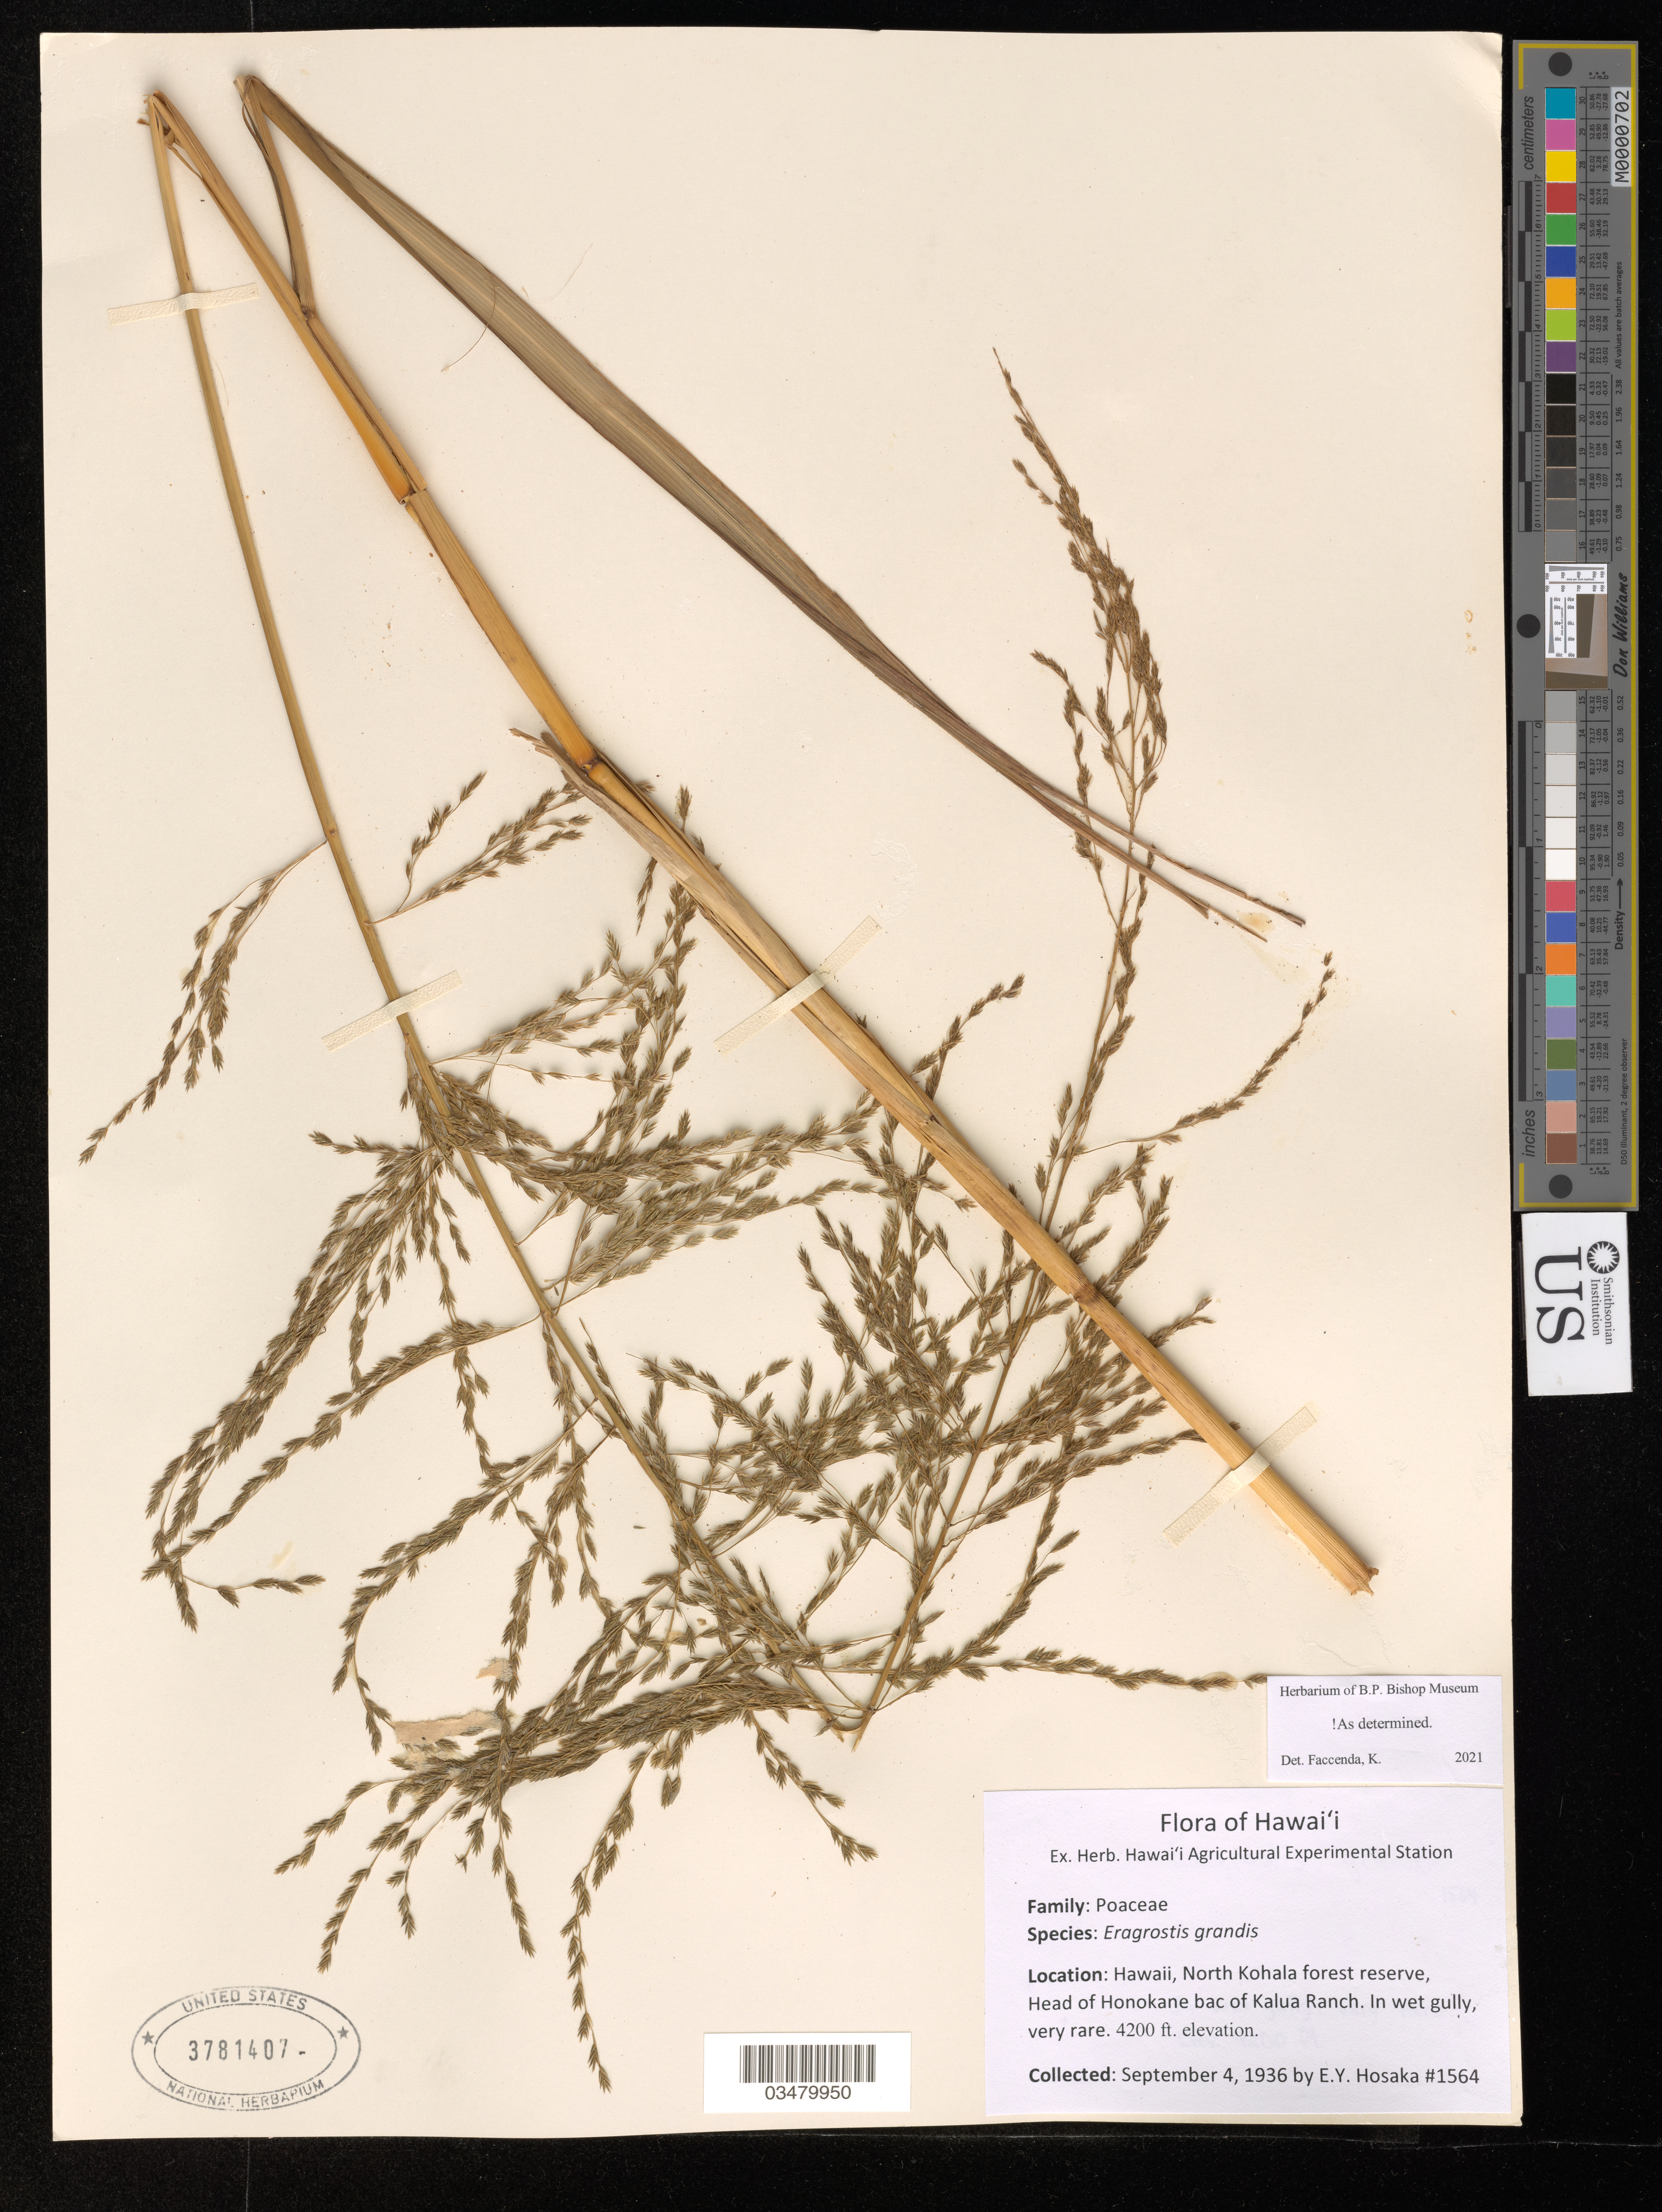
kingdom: Plantae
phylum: Tracheophyta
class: Liliopsida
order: Poales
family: Poaceae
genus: Eragrostis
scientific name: Eragrostis grandis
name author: Hillebr.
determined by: Faccenda, K.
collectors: E. Y. Hosaka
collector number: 1564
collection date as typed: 4 Sep 1936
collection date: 1936-09-04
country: United States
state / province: Hawaii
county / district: Hawaii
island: Hawaii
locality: North Kohala Forest Reserve, Head of Honokane bac of Kalua Ranch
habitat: Wet gully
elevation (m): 1280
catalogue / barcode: US 3781407